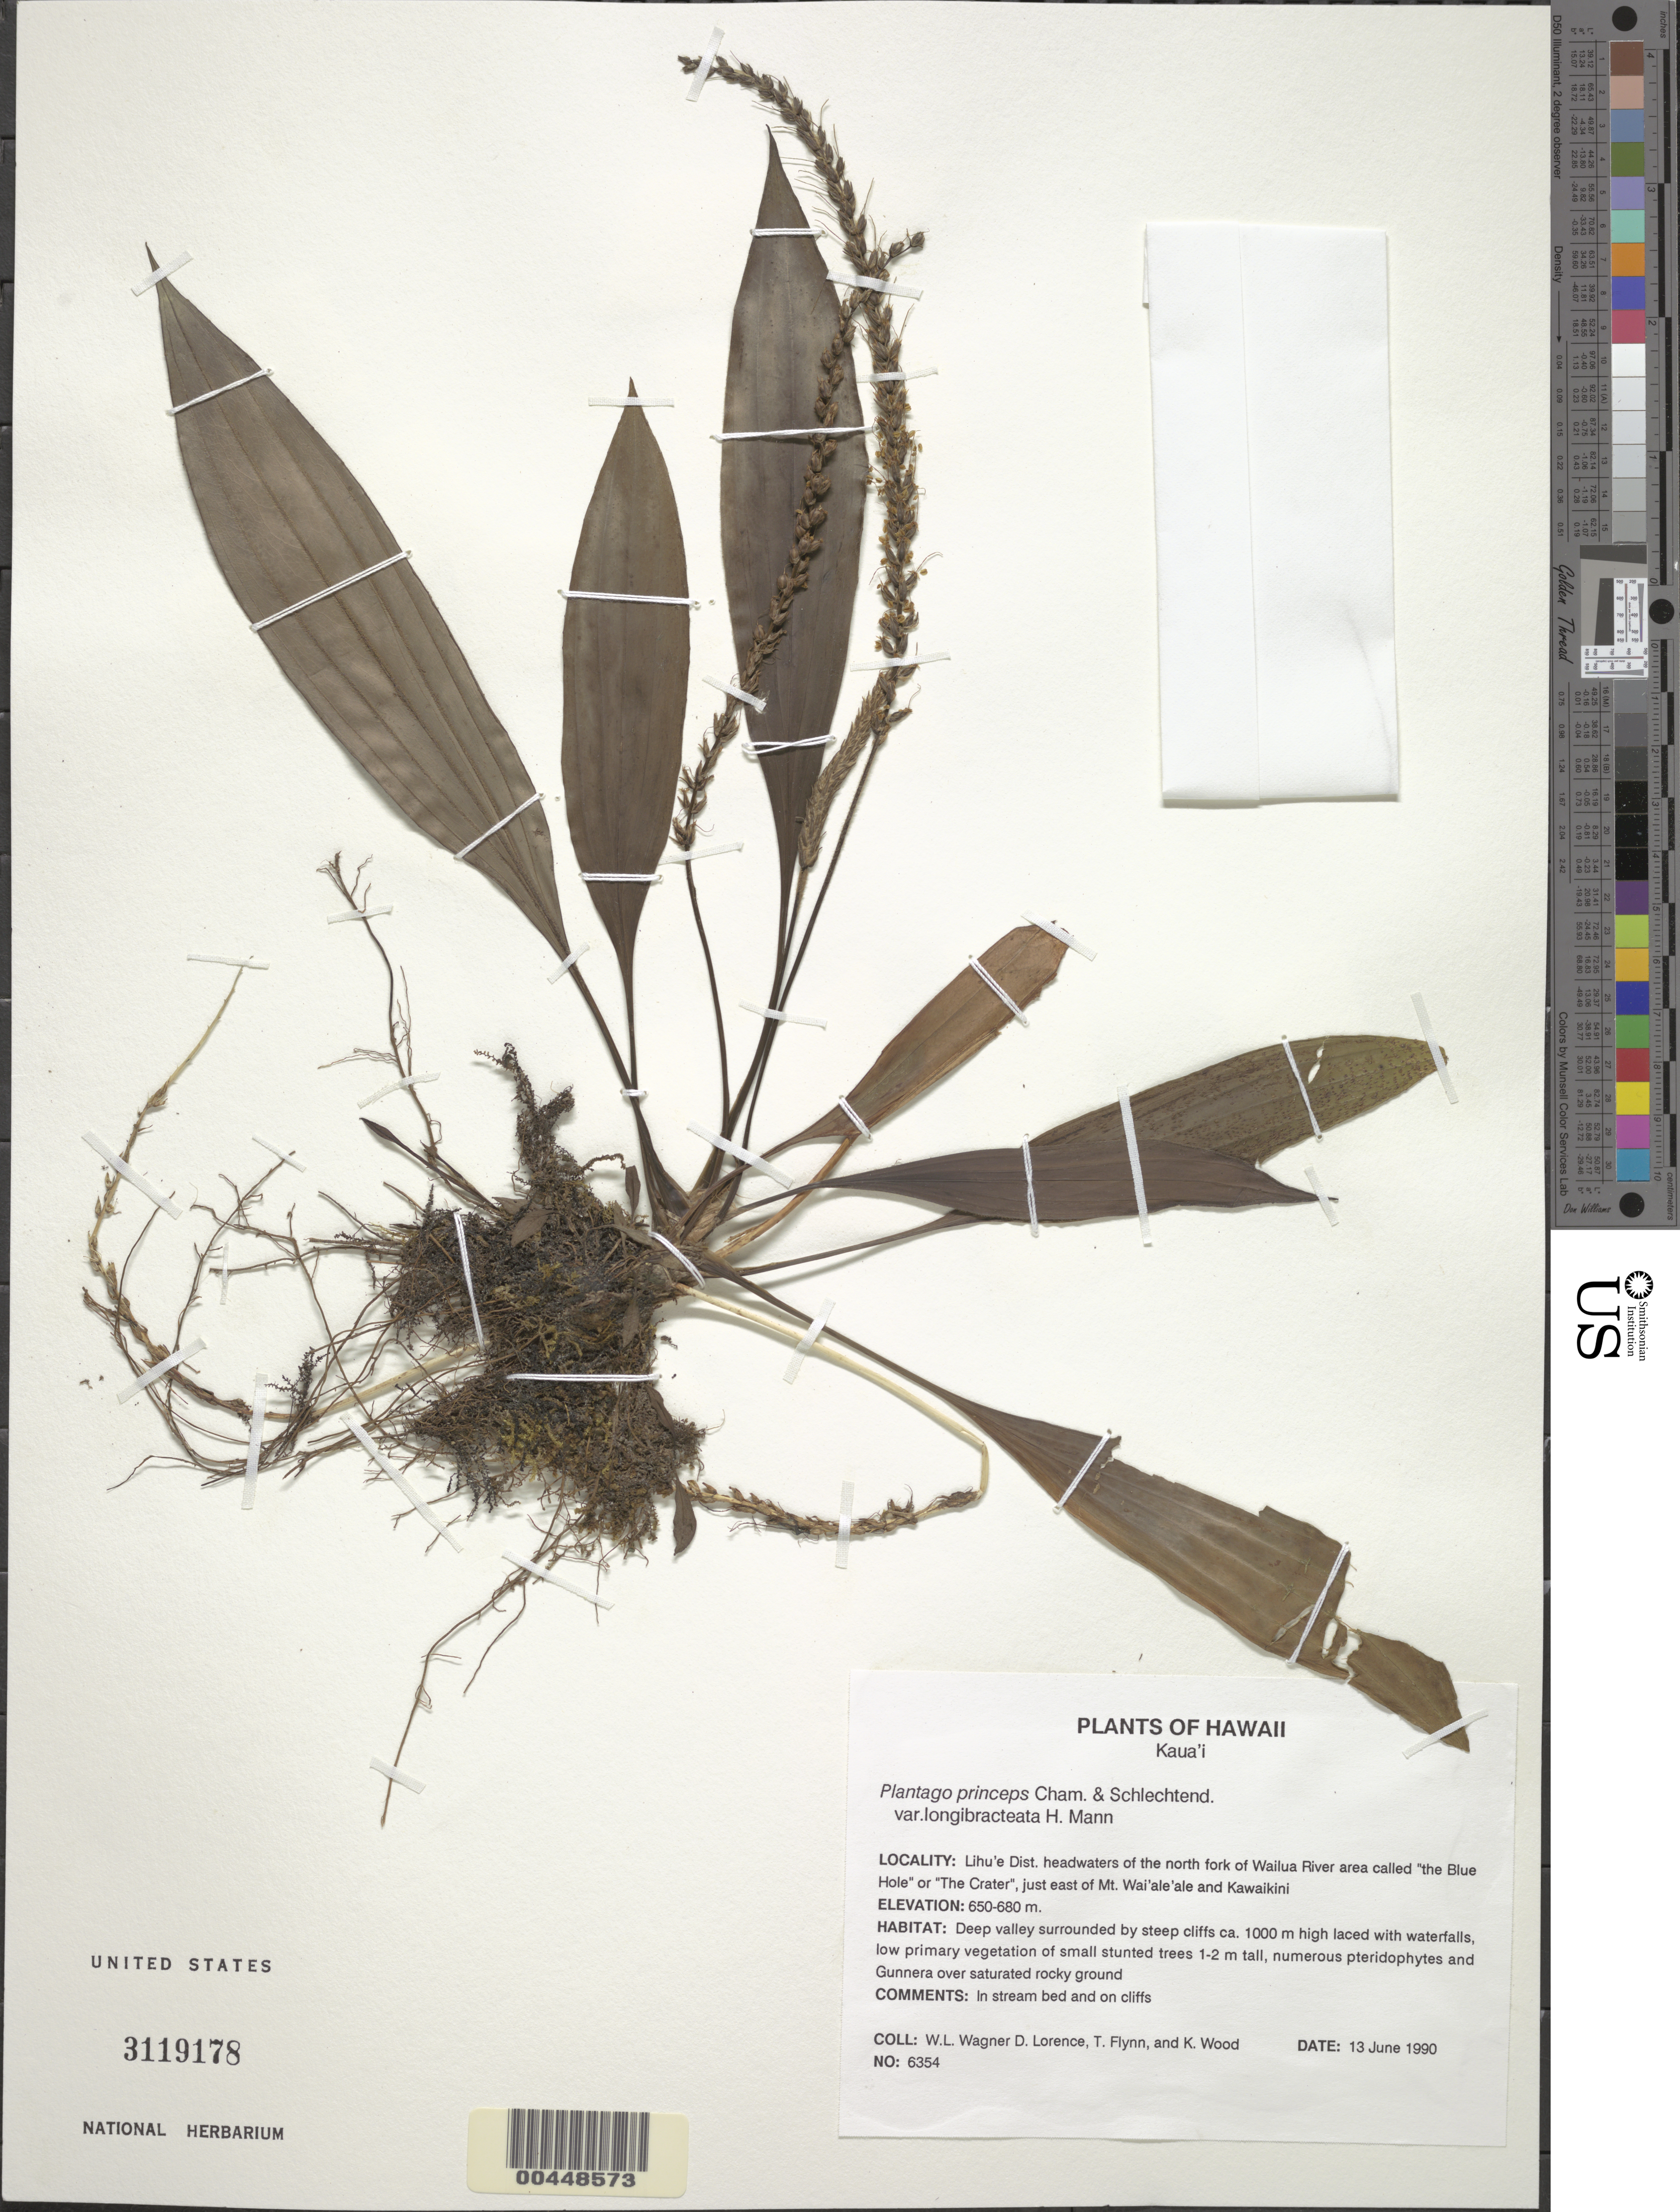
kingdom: Plantae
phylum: Tracheophyta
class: Magnoliopsida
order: Lamiales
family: Plantaginaceae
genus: Plantago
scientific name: Plantago princeps var. longibracteata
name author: H. Mann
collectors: W. L. Wagner, D. Lorence, T. W. Flynn & K. Wood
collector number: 6354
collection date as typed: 13 Jun 1990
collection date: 1990-06-13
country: United States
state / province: Hawaii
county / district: Kauai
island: Kaua'i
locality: Lihue Dist., hdwtrs of the N fork of Wailua River, the Blue Hole or The Crater, just E of Mt. Waialeale and Kawaikini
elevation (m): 650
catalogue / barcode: US 3119178